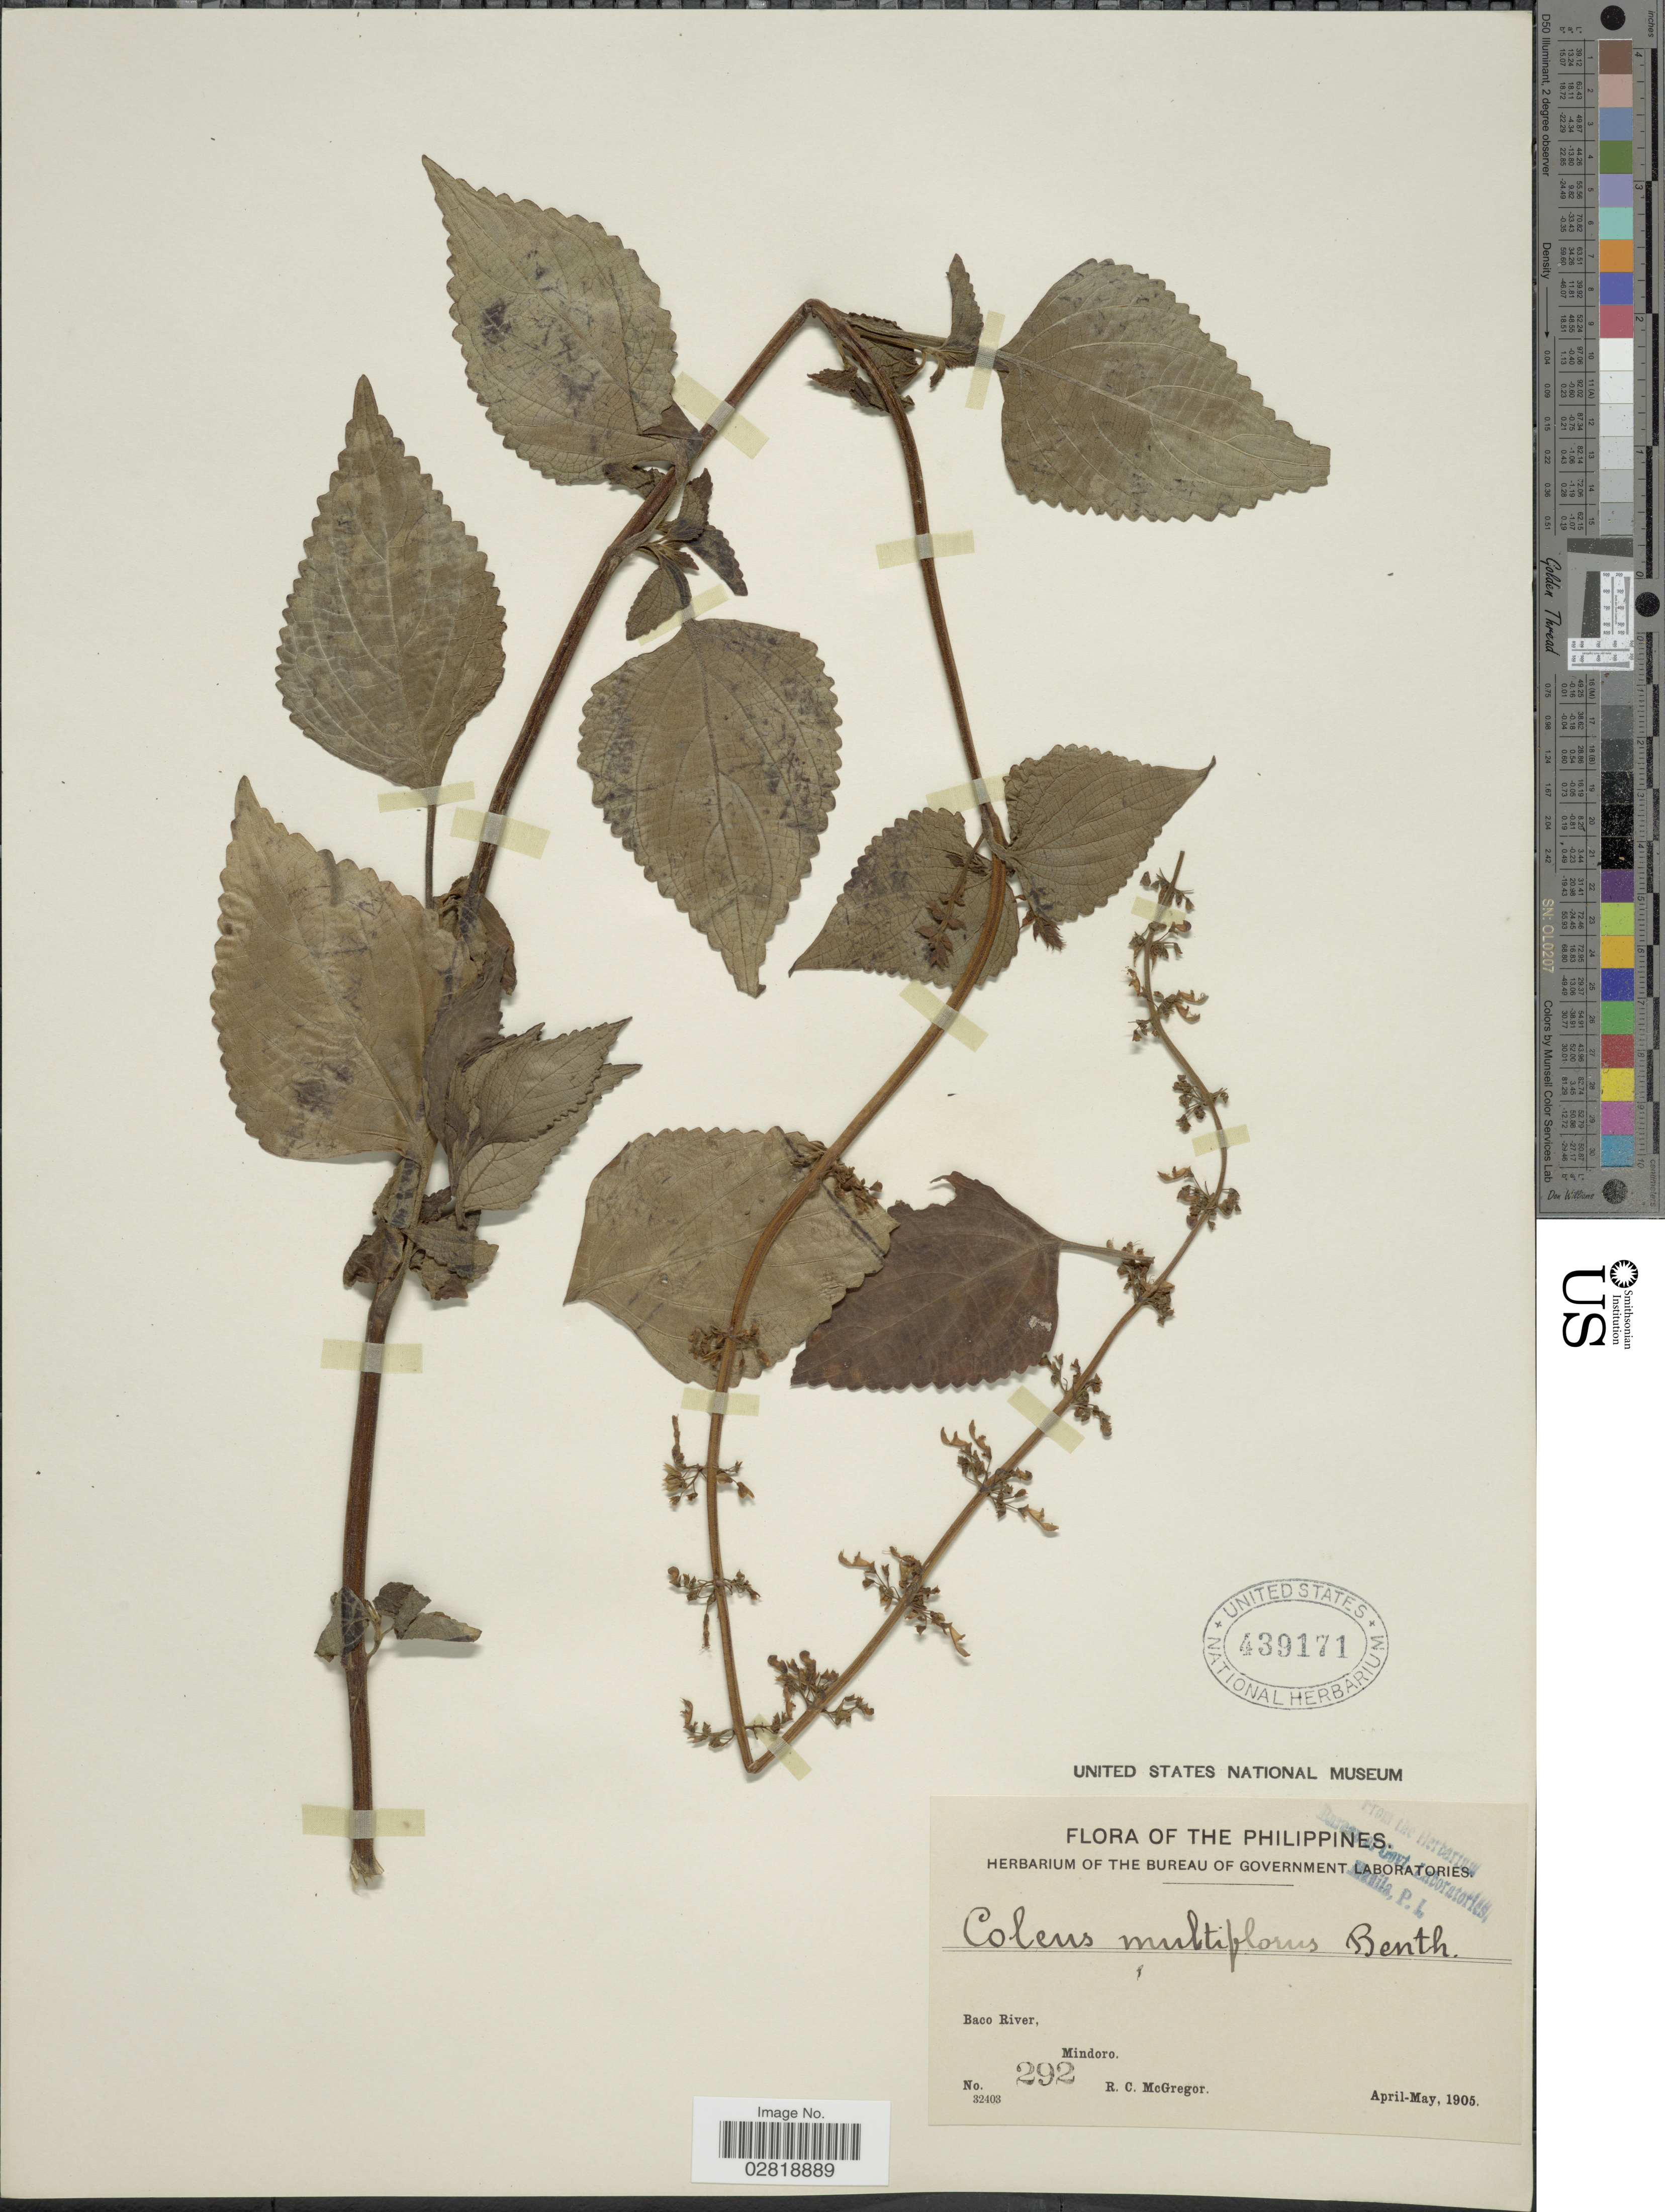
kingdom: Plantae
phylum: Tracheophyta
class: Magnoliopsida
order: Lamiales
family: Lamiaceae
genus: Plectranthus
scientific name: Plectranthus scutellarioides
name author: (L.) R. Br.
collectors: R. C. McGregor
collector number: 292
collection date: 1905-04/1905-05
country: Philippines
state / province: Mimaropa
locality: Baco River, Mindoro.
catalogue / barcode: US 439171